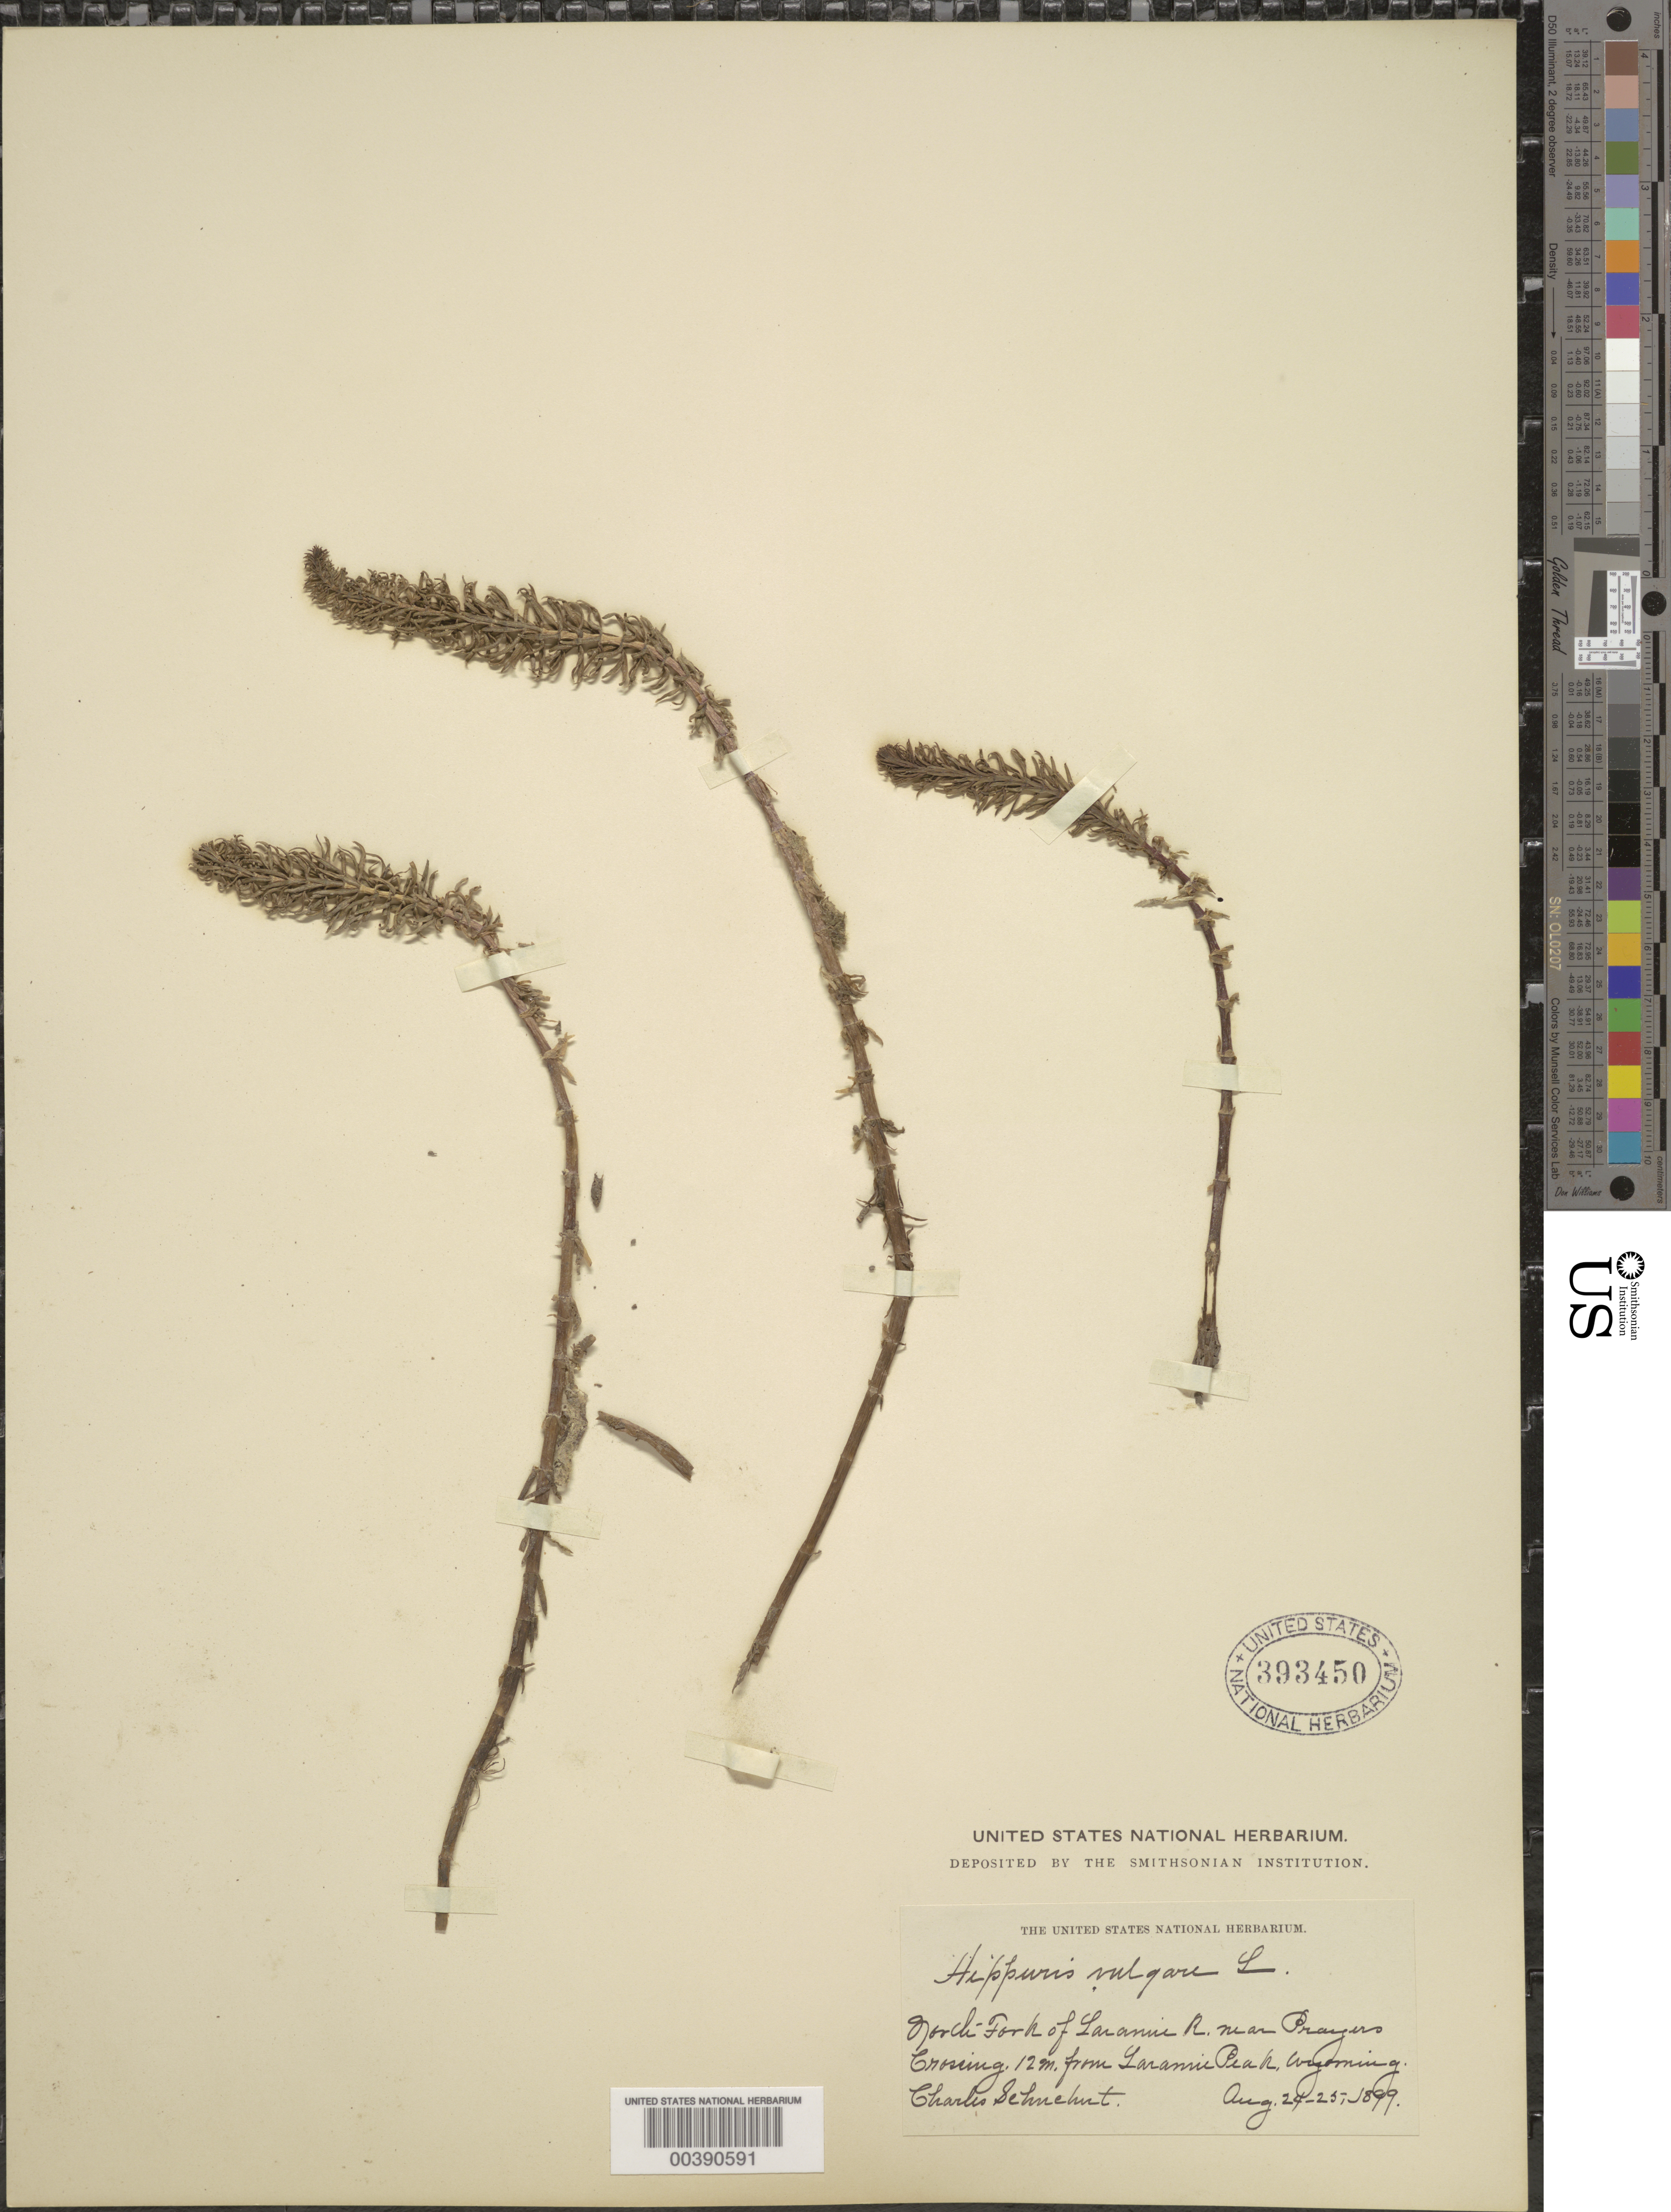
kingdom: Plantae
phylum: Tracheophyta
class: Magnoliopsida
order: Lamiales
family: Plantaginaceae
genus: Hippuris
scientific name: Hippuris vulgaris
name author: L.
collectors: C. Schuchert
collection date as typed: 24 Aug 1899 to 25 Aug 1899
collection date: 1899-08-24/1899-08-25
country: United States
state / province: Wyoming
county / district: Albany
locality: N fork of laramie r., near prayers crossing, 12 mi. from laramie peak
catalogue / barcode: US 393450